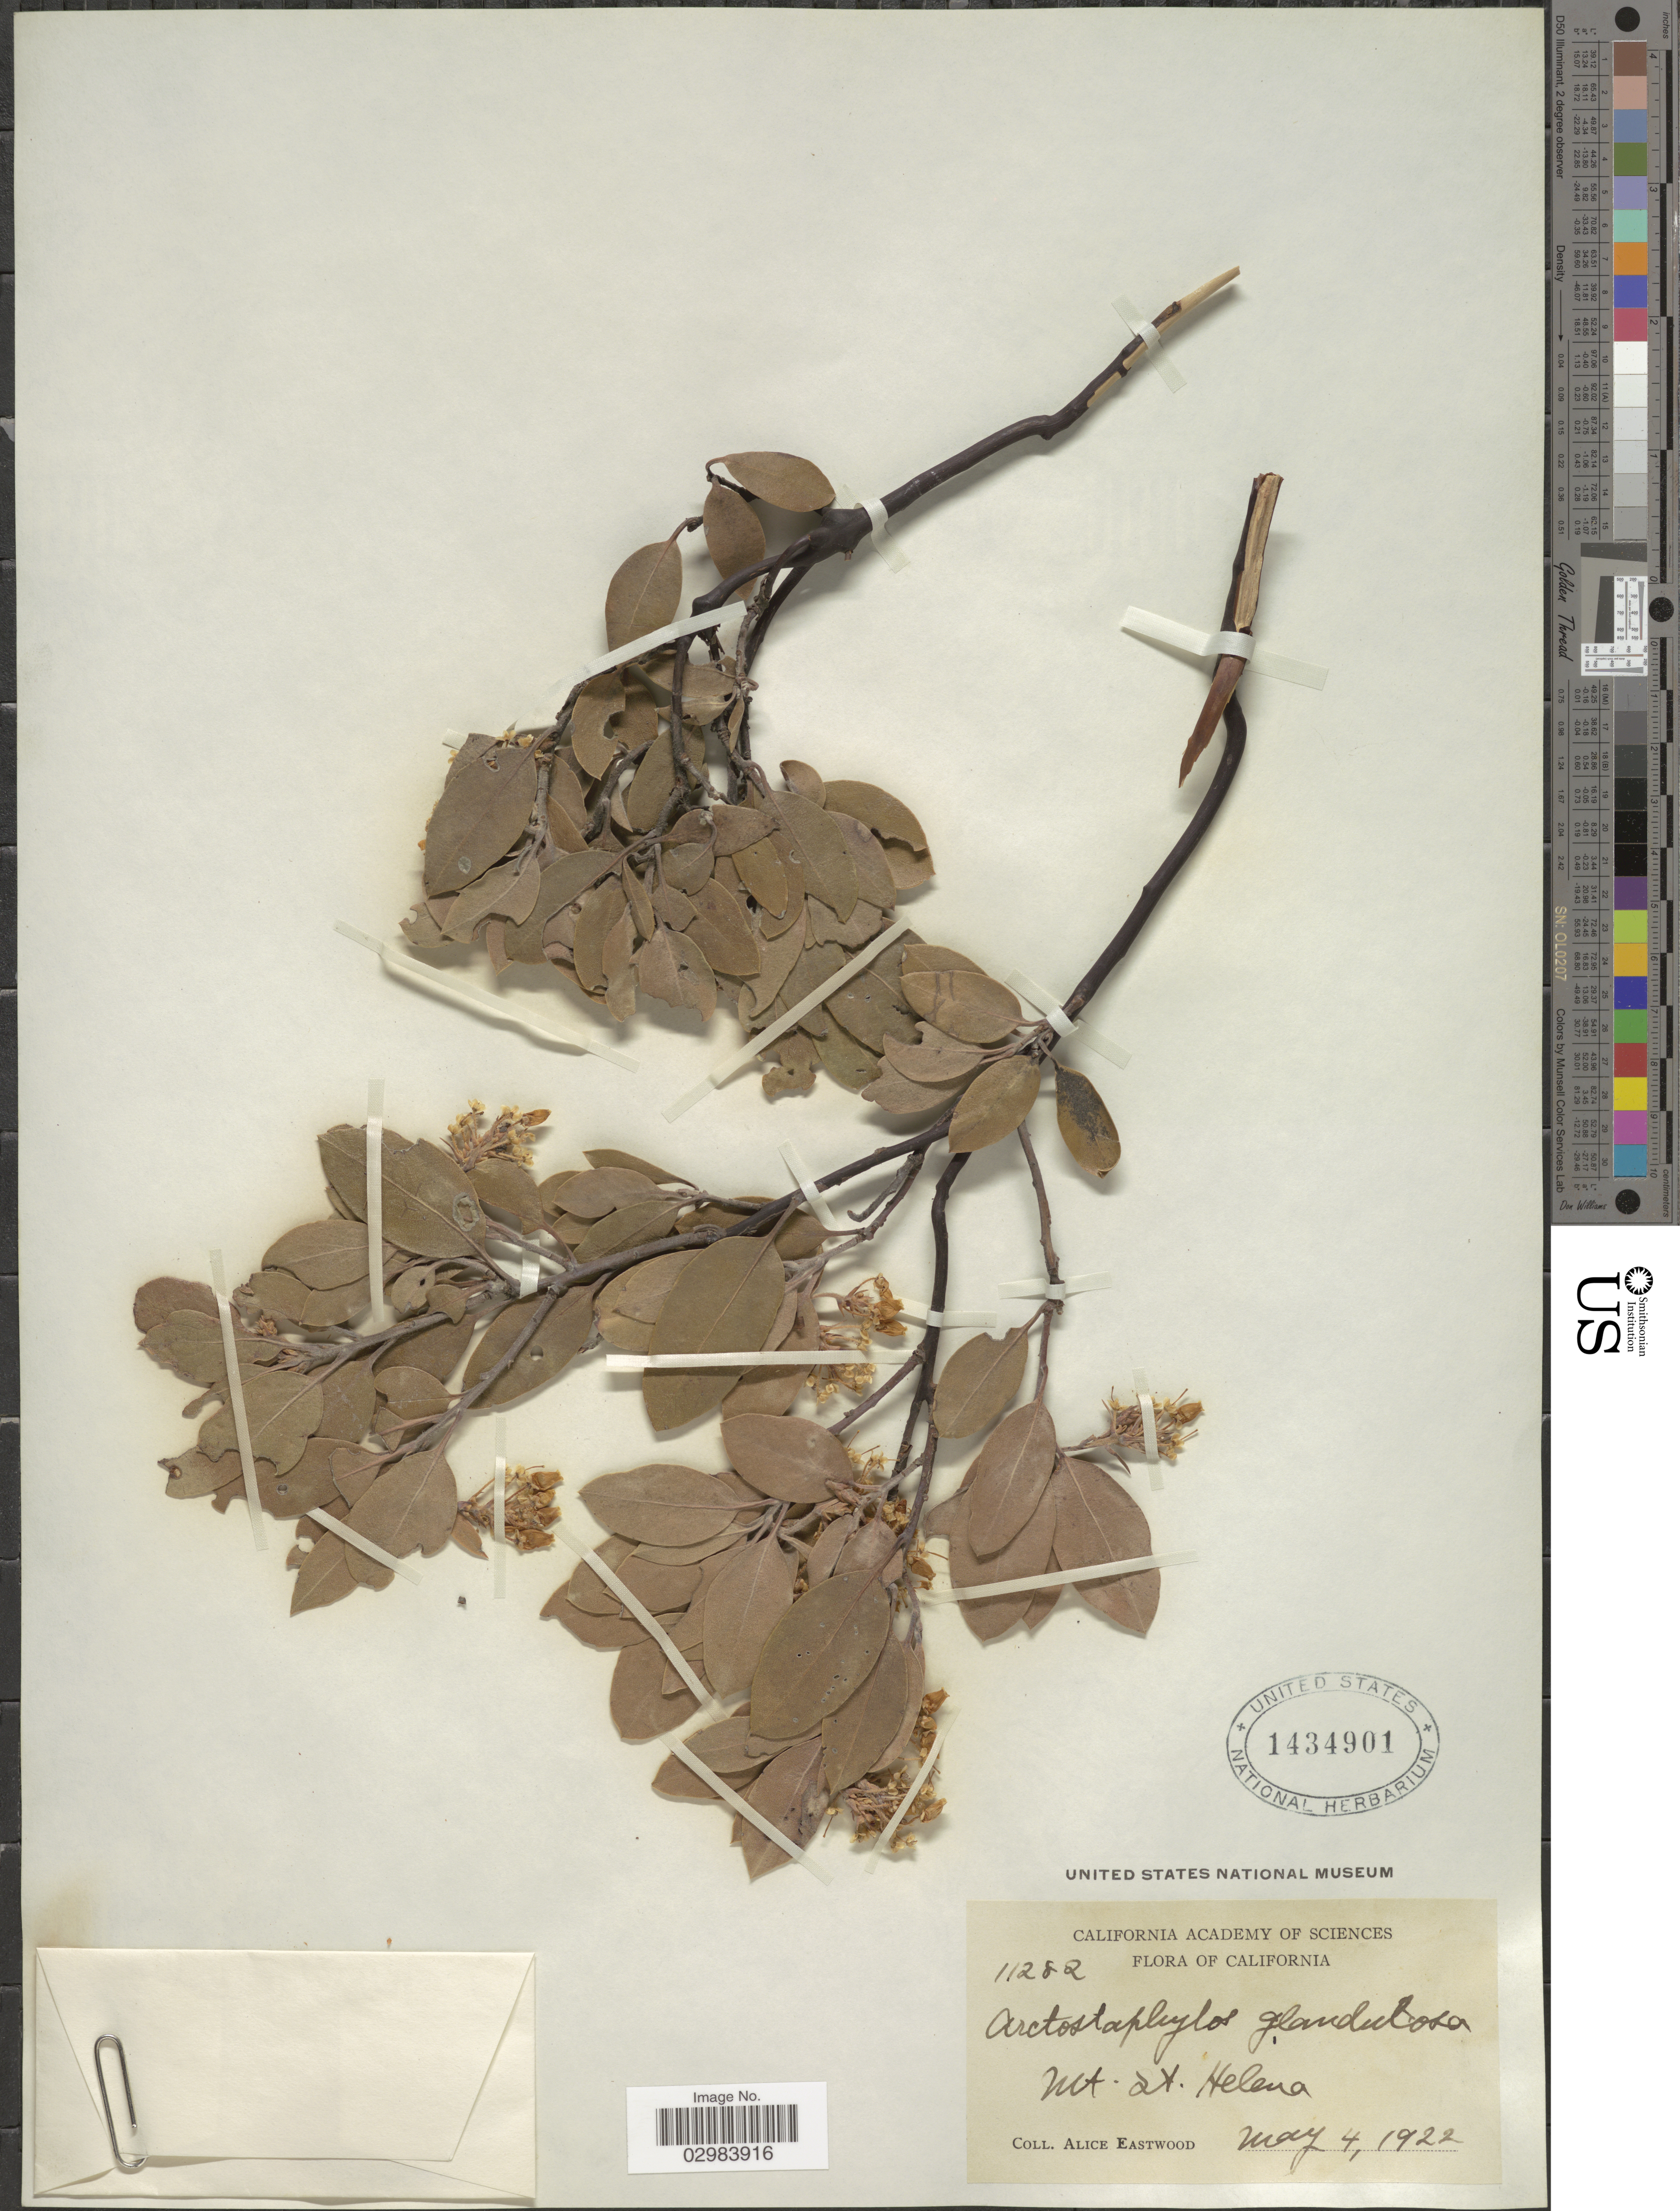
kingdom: Plantae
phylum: Tracheophyta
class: Magnoliopsida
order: Ericales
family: Ericaceae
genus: Arctostaphylos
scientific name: Arctostaphylos glandulosa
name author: Eastw.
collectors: A. Eastwood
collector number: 11282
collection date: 1922-05-04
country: United States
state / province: California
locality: Mt. St. Helena.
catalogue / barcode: US 1434901